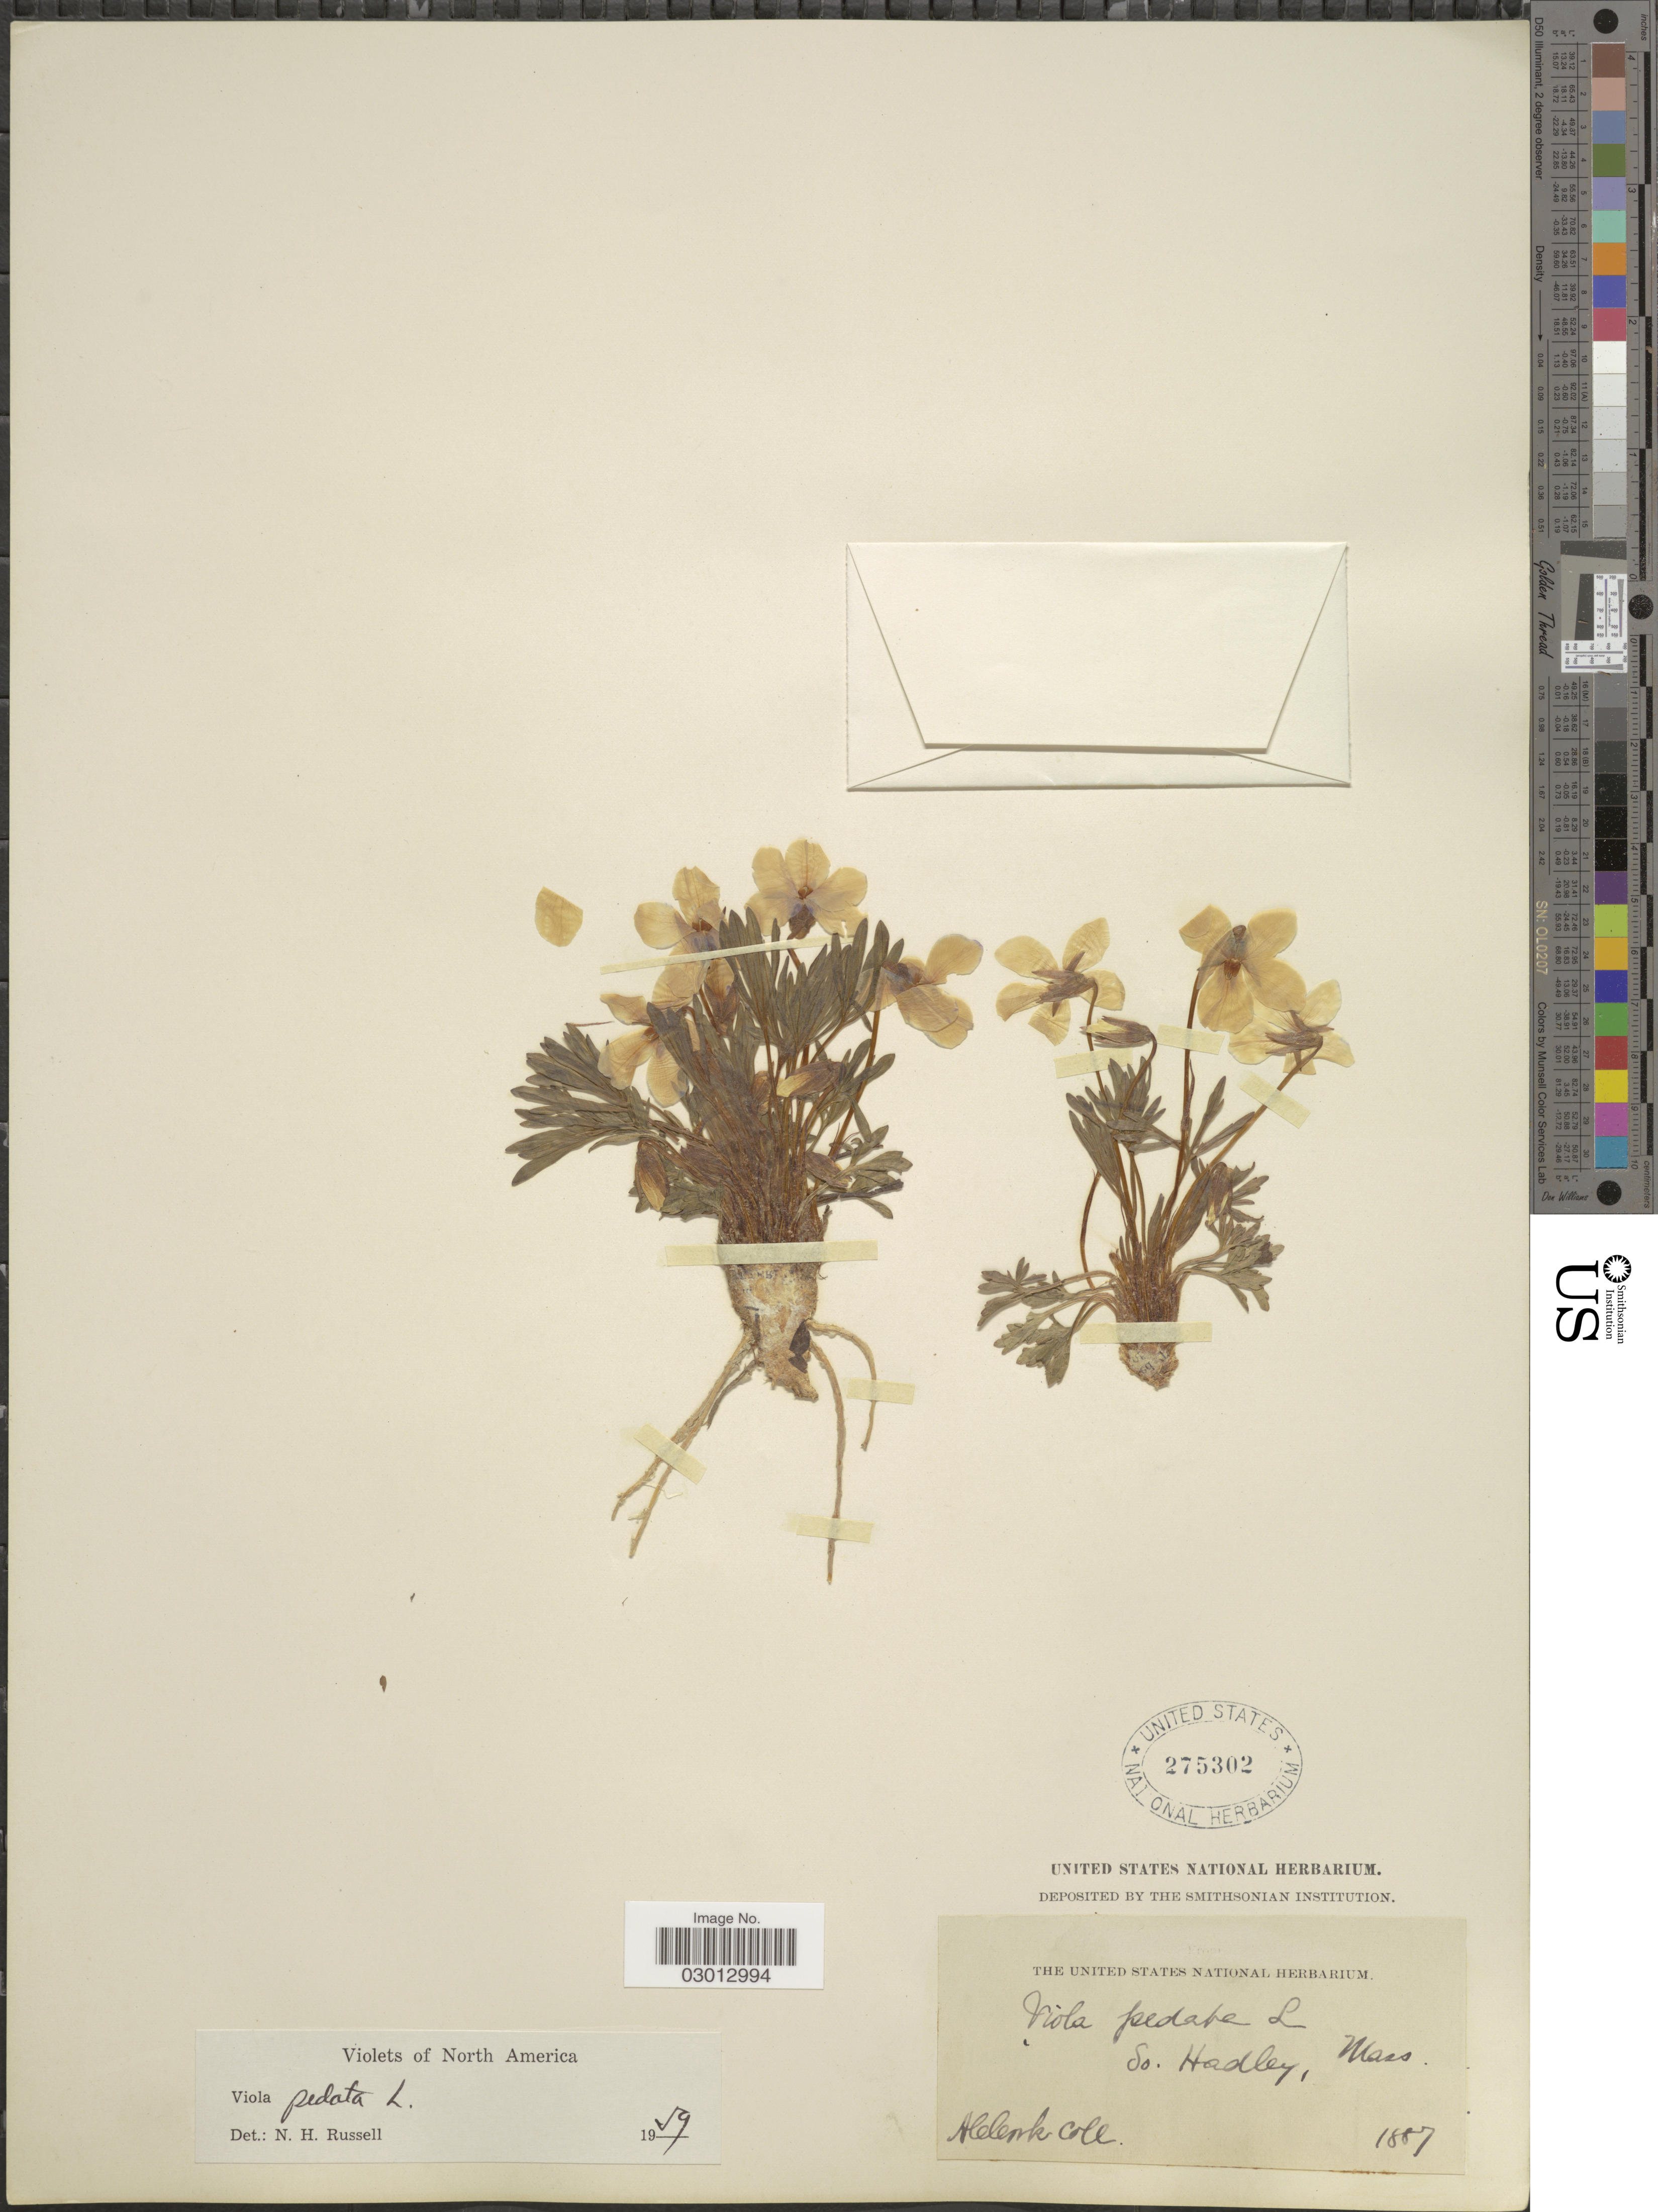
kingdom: Plantae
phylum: Tracheophyta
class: Magnoliopsida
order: Malpighiales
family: Violaceae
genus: Viola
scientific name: Viola pedata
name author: L.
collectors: A. Cook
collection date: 1887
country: United States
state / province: Massachusetts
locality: So. Hadley.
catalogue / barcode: US 275302